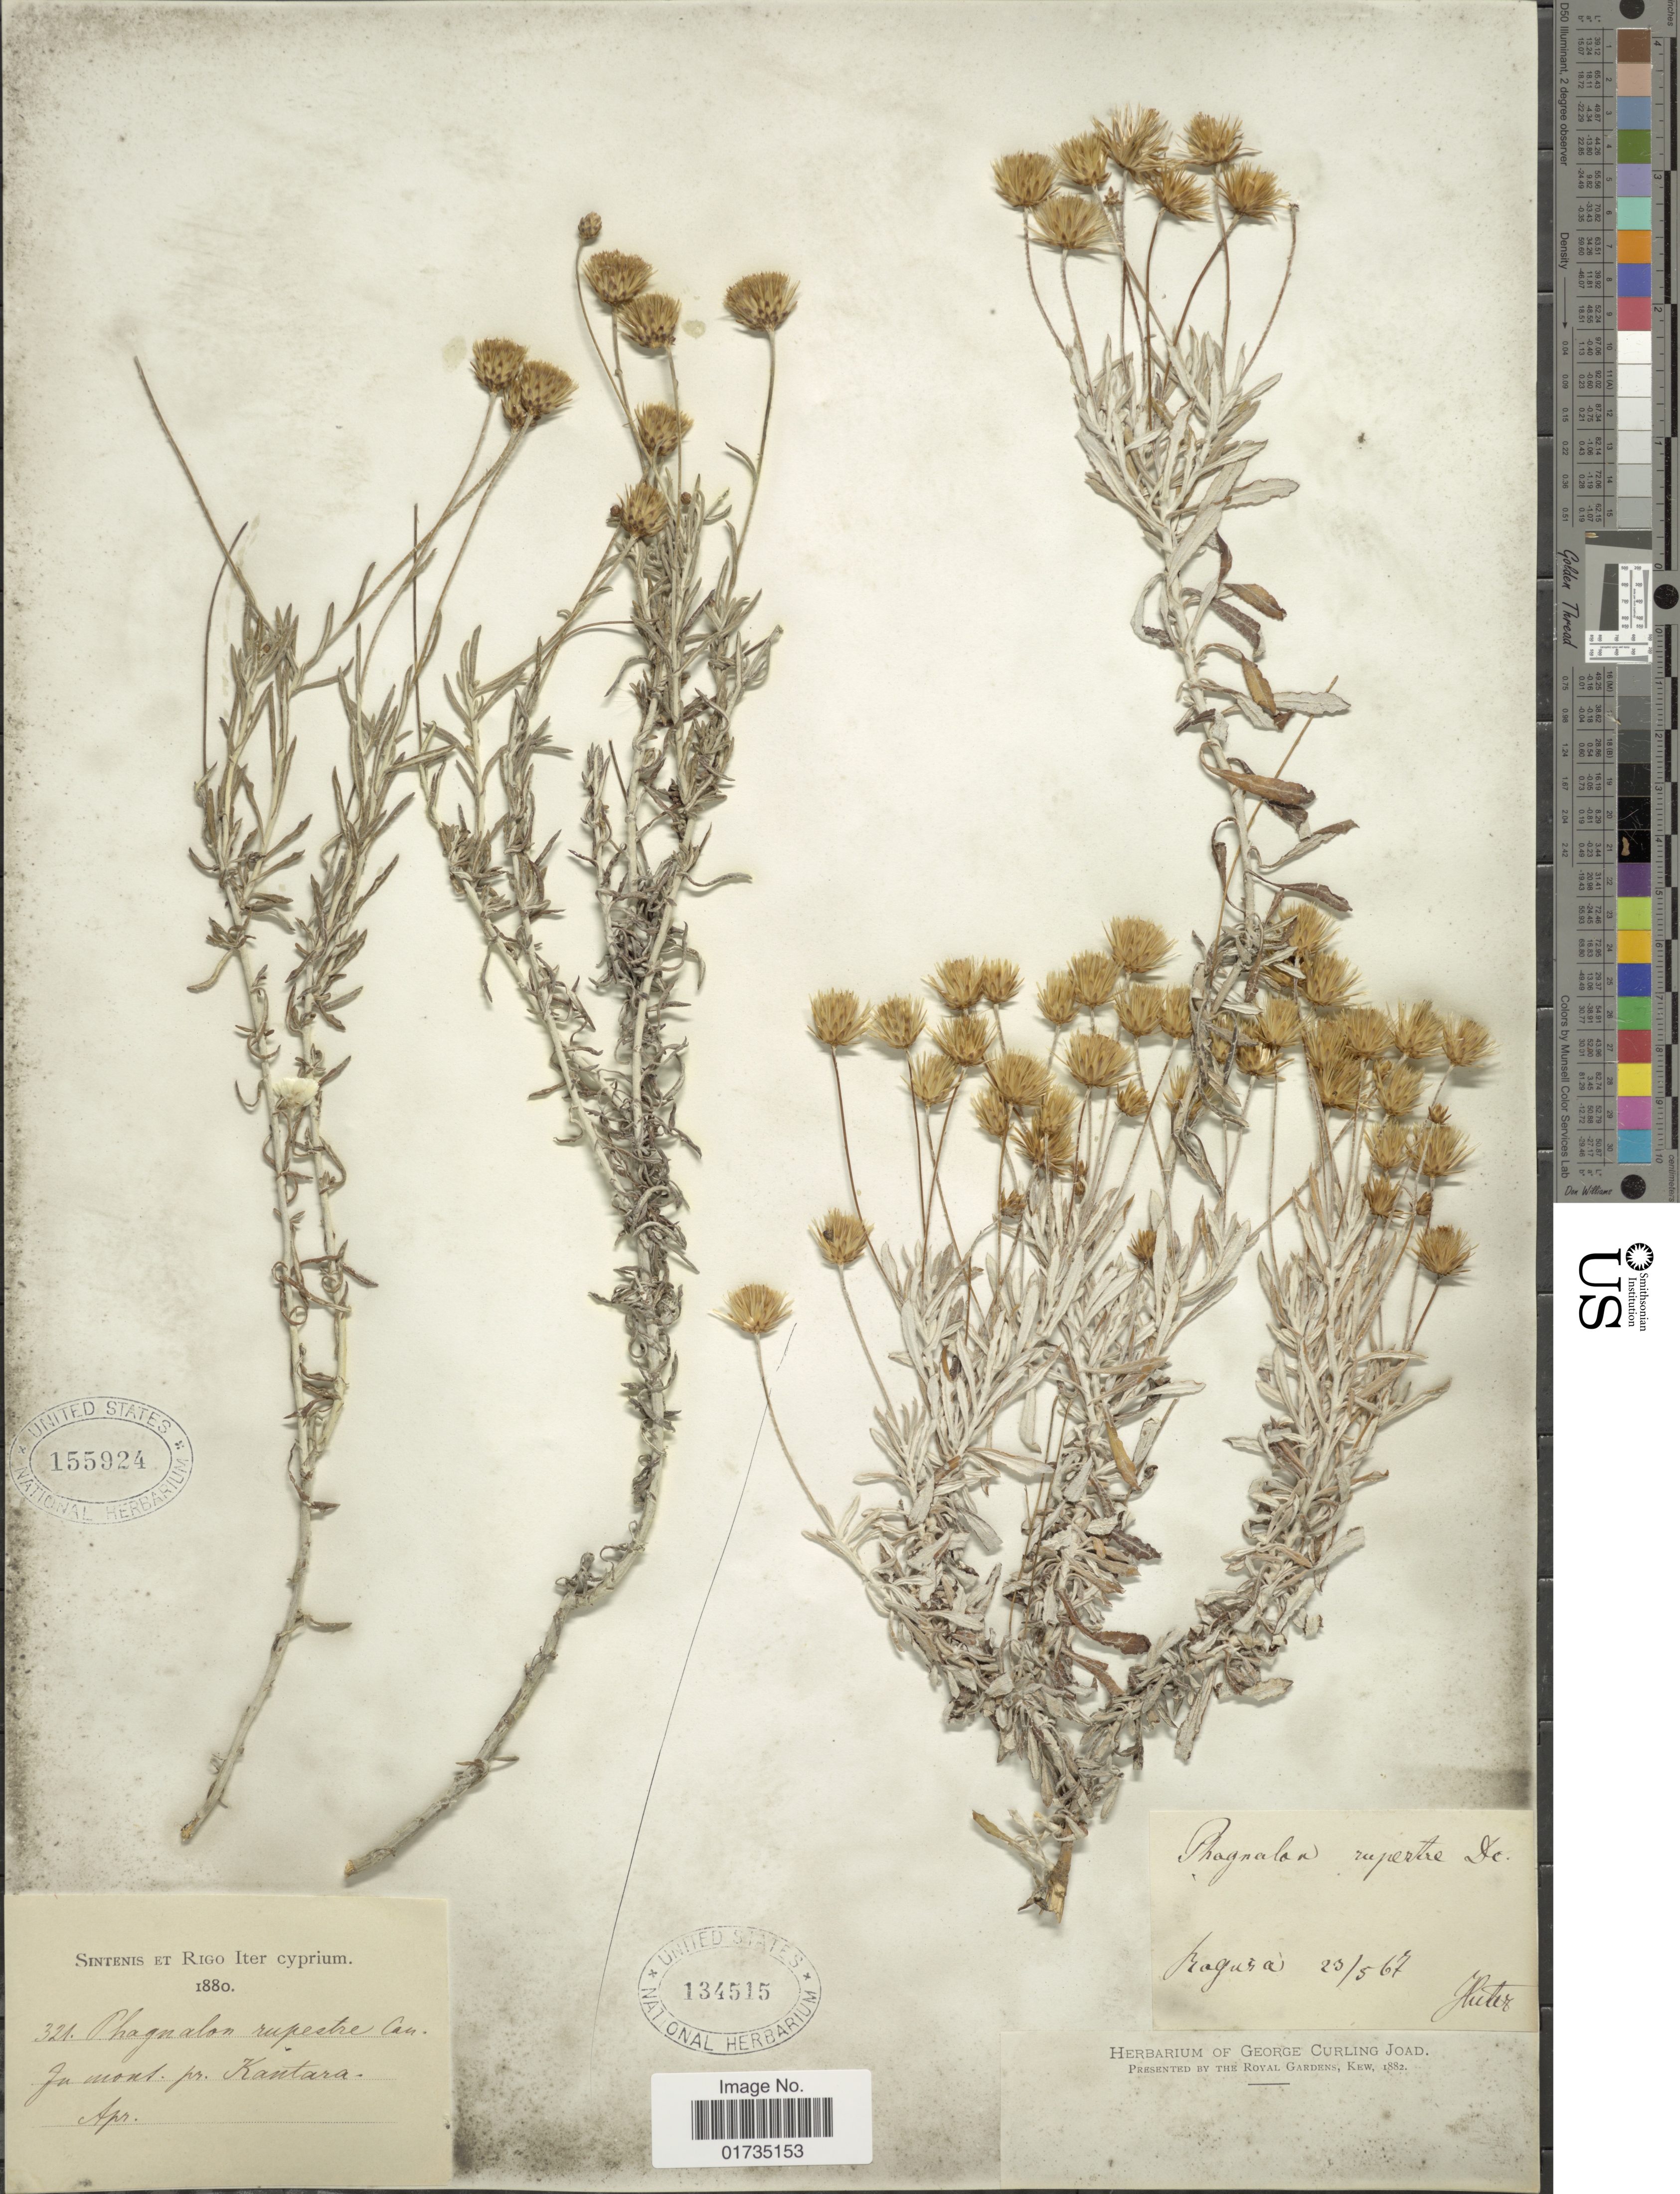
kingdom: Plantae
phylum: Tracheophyta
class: Magnoliopsida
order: Asterales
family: Asteraceae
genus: Phagnalon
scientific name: Phagnalon rupestre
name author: (L.) DC.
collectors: -. Sintenis & -. Frigo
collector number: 321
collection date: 1880-04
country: Italy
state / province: Siciliana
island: Sicily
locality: Ju mont. pr. Kantara [interpreted]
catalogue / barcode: US 155924